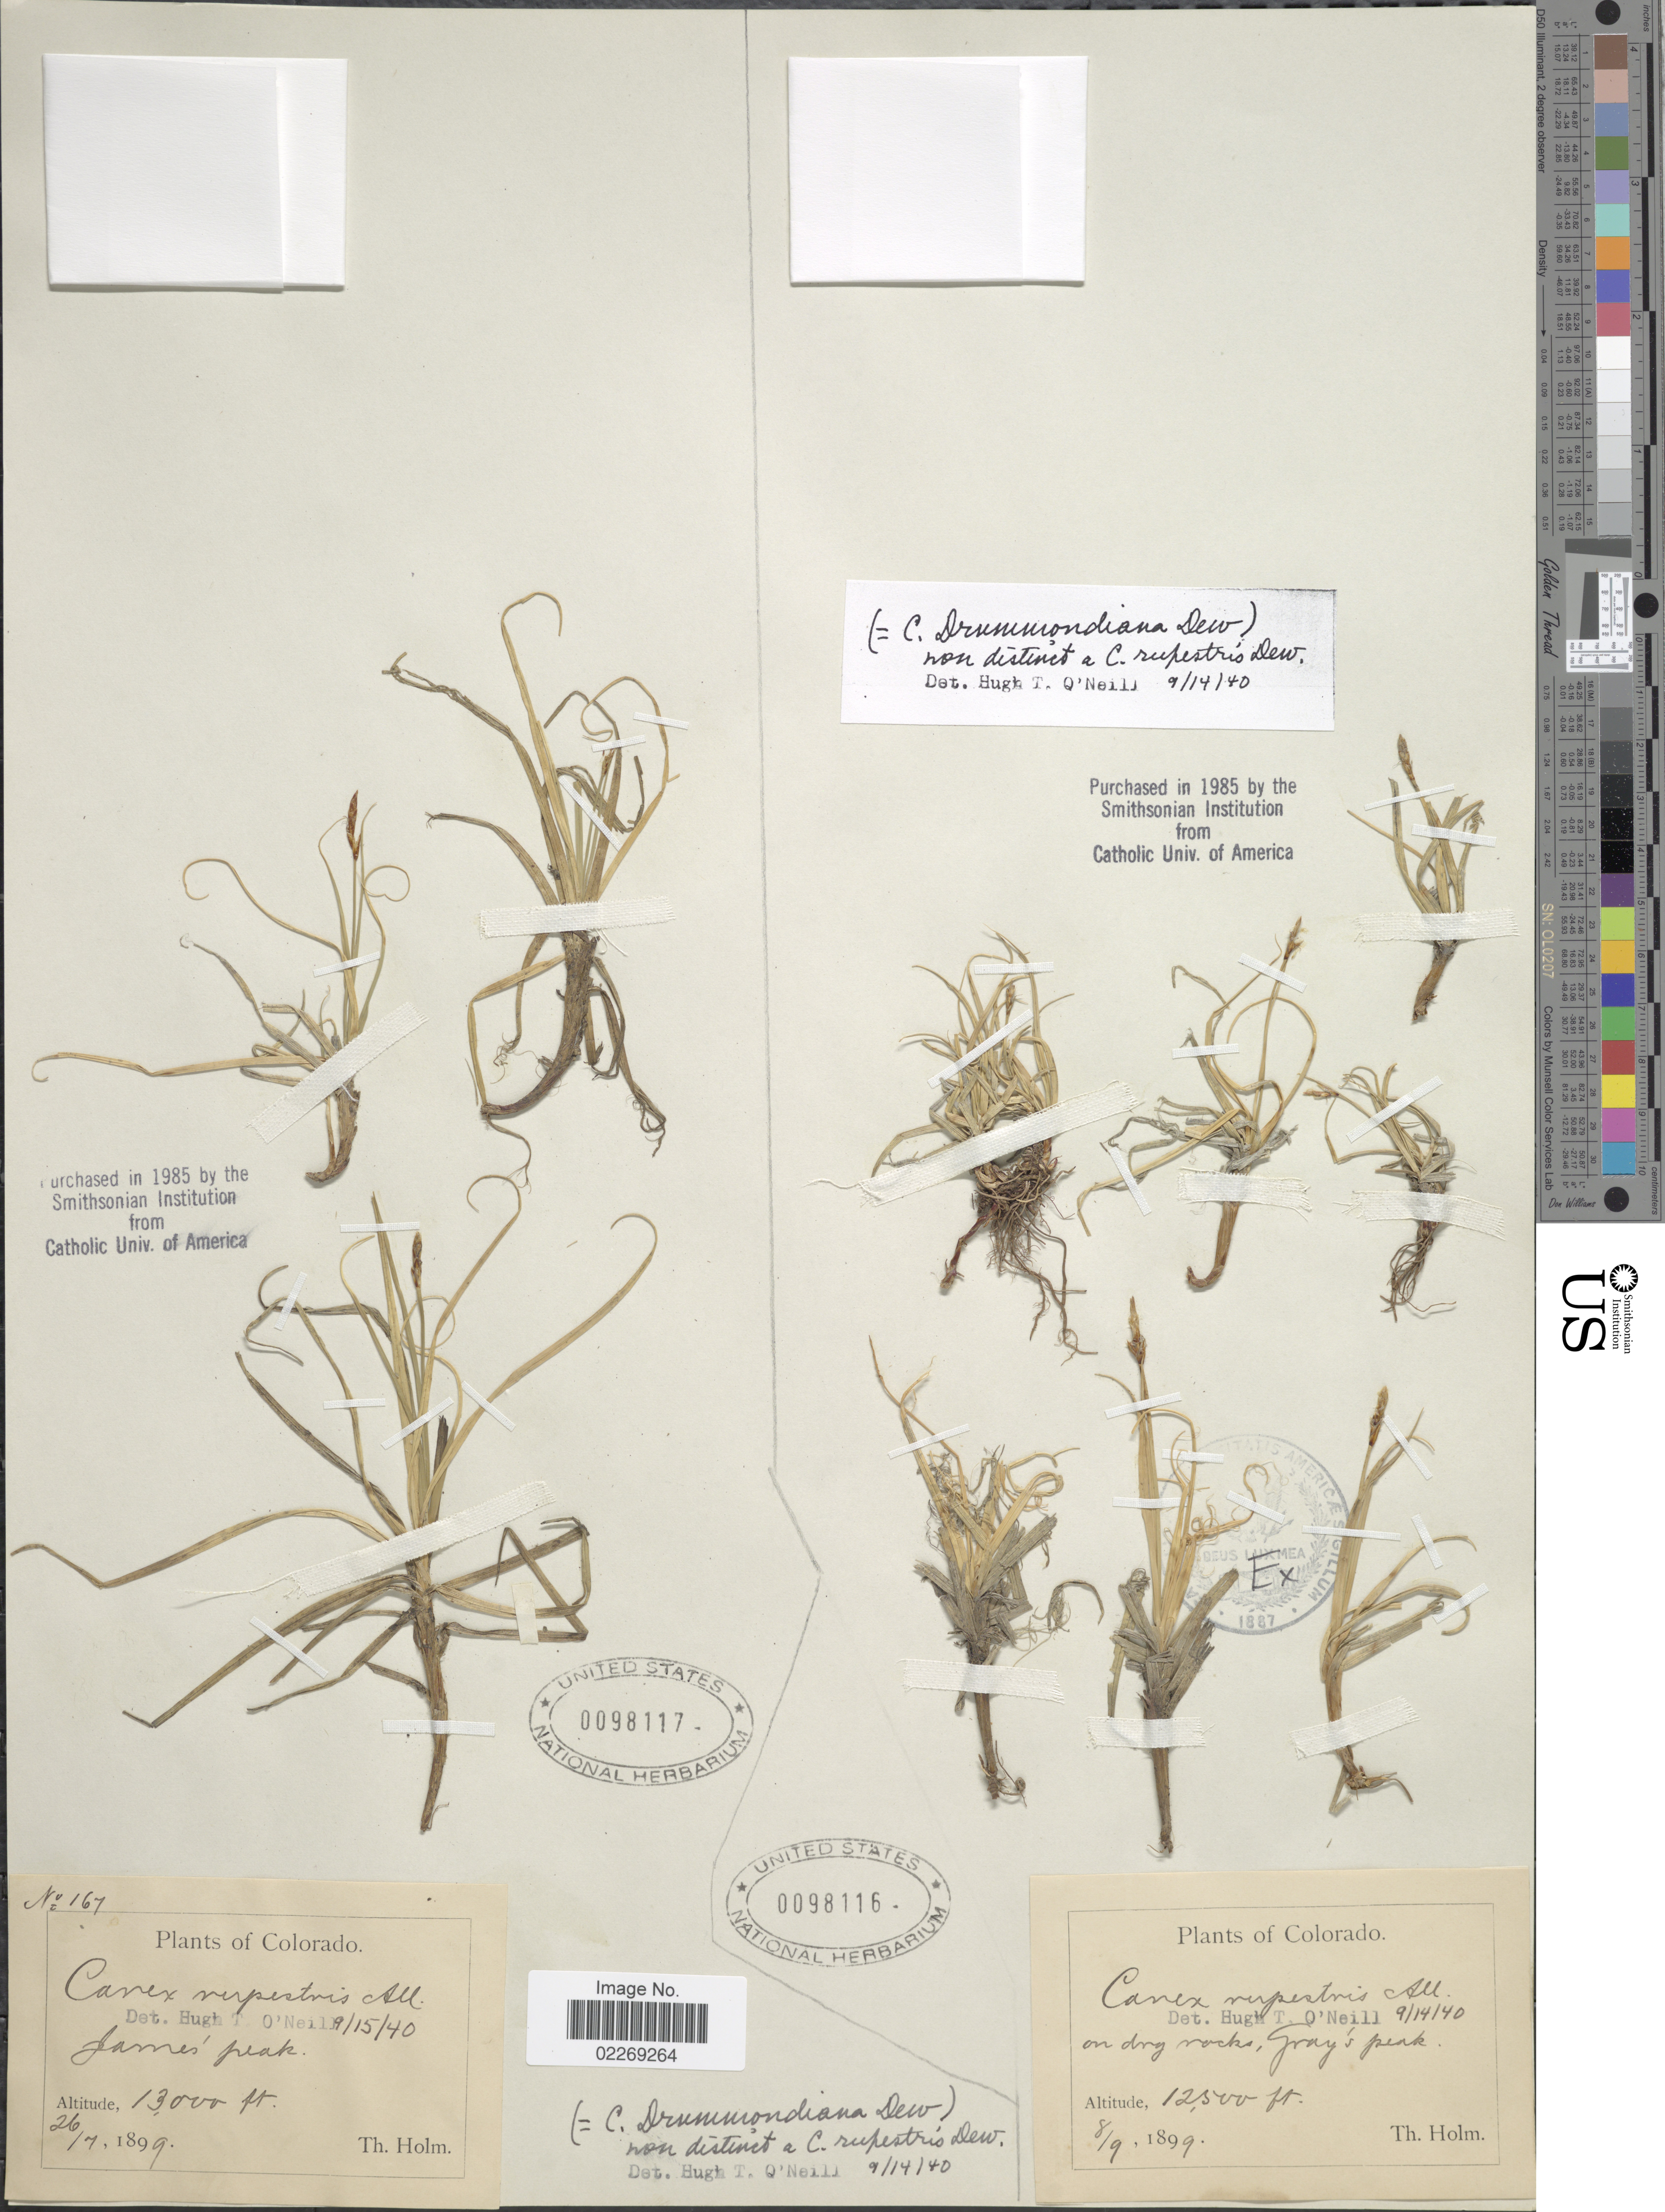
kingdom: Plantae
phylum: Tracheophyta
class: Liliopsida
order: Poales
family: Cyperaceae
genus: Carex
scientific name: Carex rupestris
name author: All.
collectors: T. Holm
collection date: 1899-08-09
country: United States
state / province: Colorado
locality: On dry rocks, Gray's peak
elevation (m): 3810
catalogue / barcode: US 98116-2